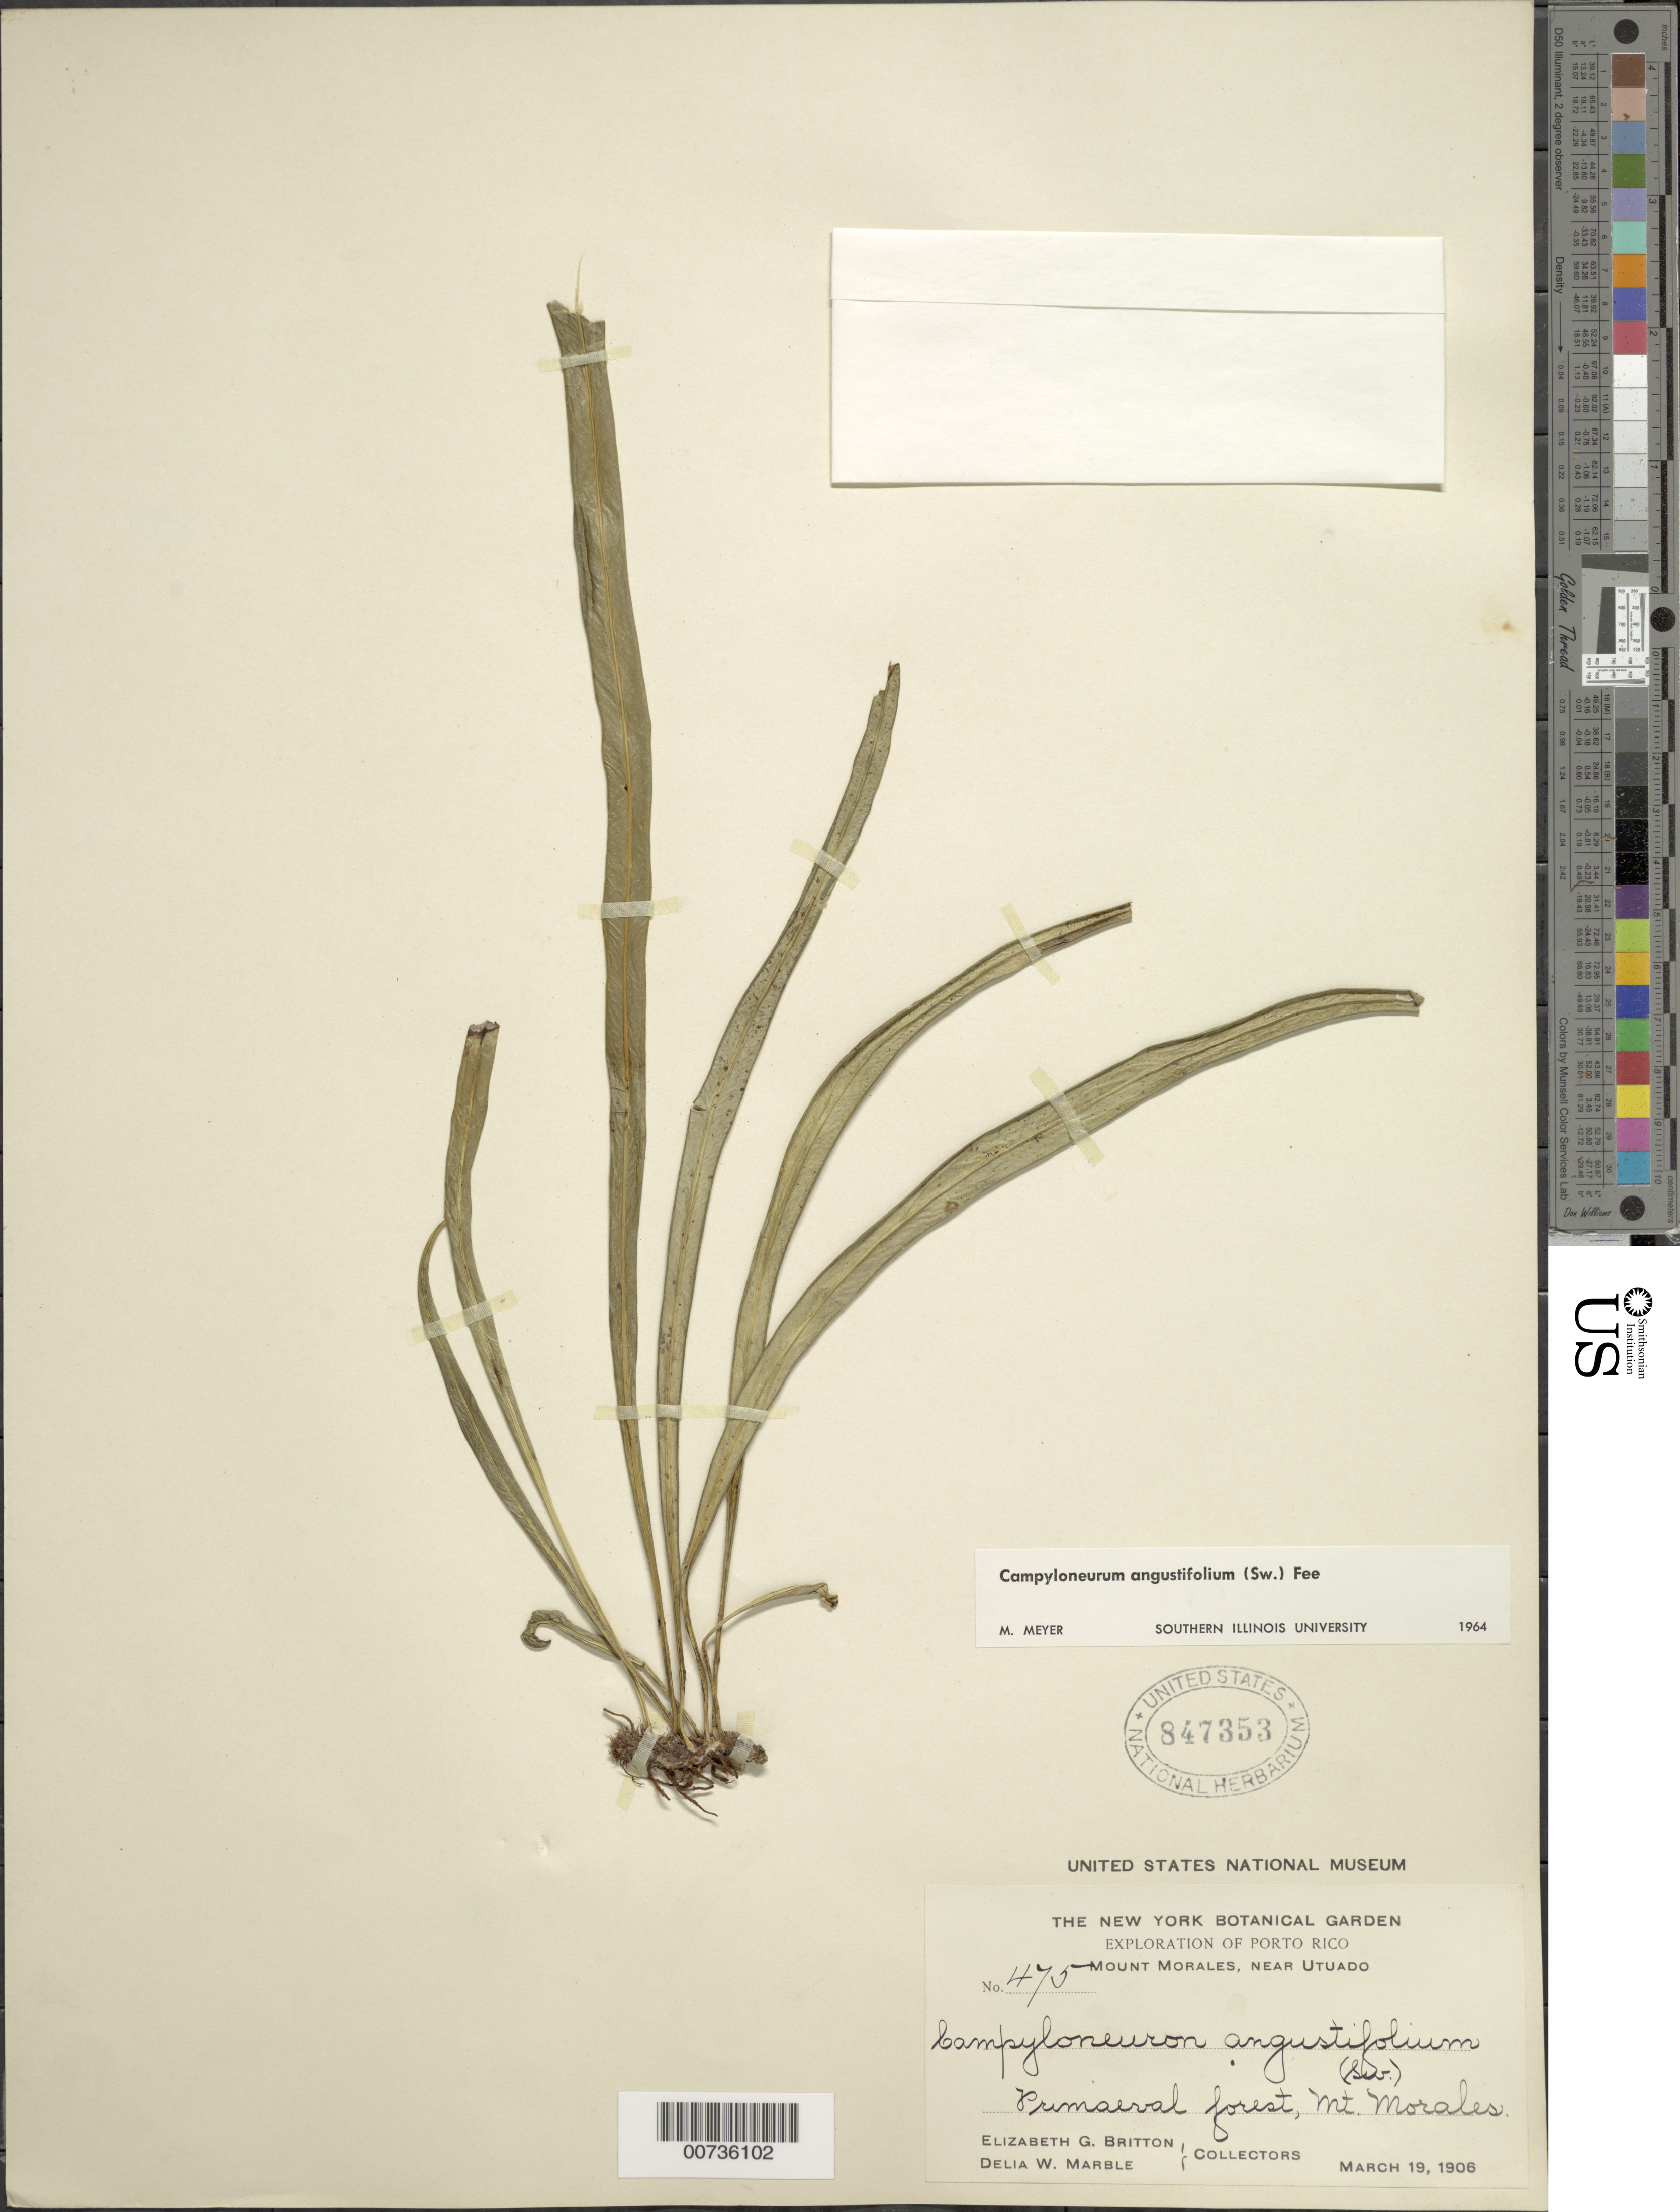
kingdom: Plantae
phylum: Tracheophyta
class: Polypodiopsida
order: Polypodiales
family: Polypodiaceae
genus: Campyloneurum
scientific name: Campyloneurum angustifolium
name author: (Sw.) Fée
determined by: Meyer, M.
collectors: E. G. Britton & D. W. Marble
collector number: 475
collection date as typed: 19 Mar 1906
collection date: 1906-03-19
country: Puerto Rico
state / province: Utuado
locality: Mount Morales, near Utuado.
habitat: Primaeval Forest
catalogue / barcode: US 847353